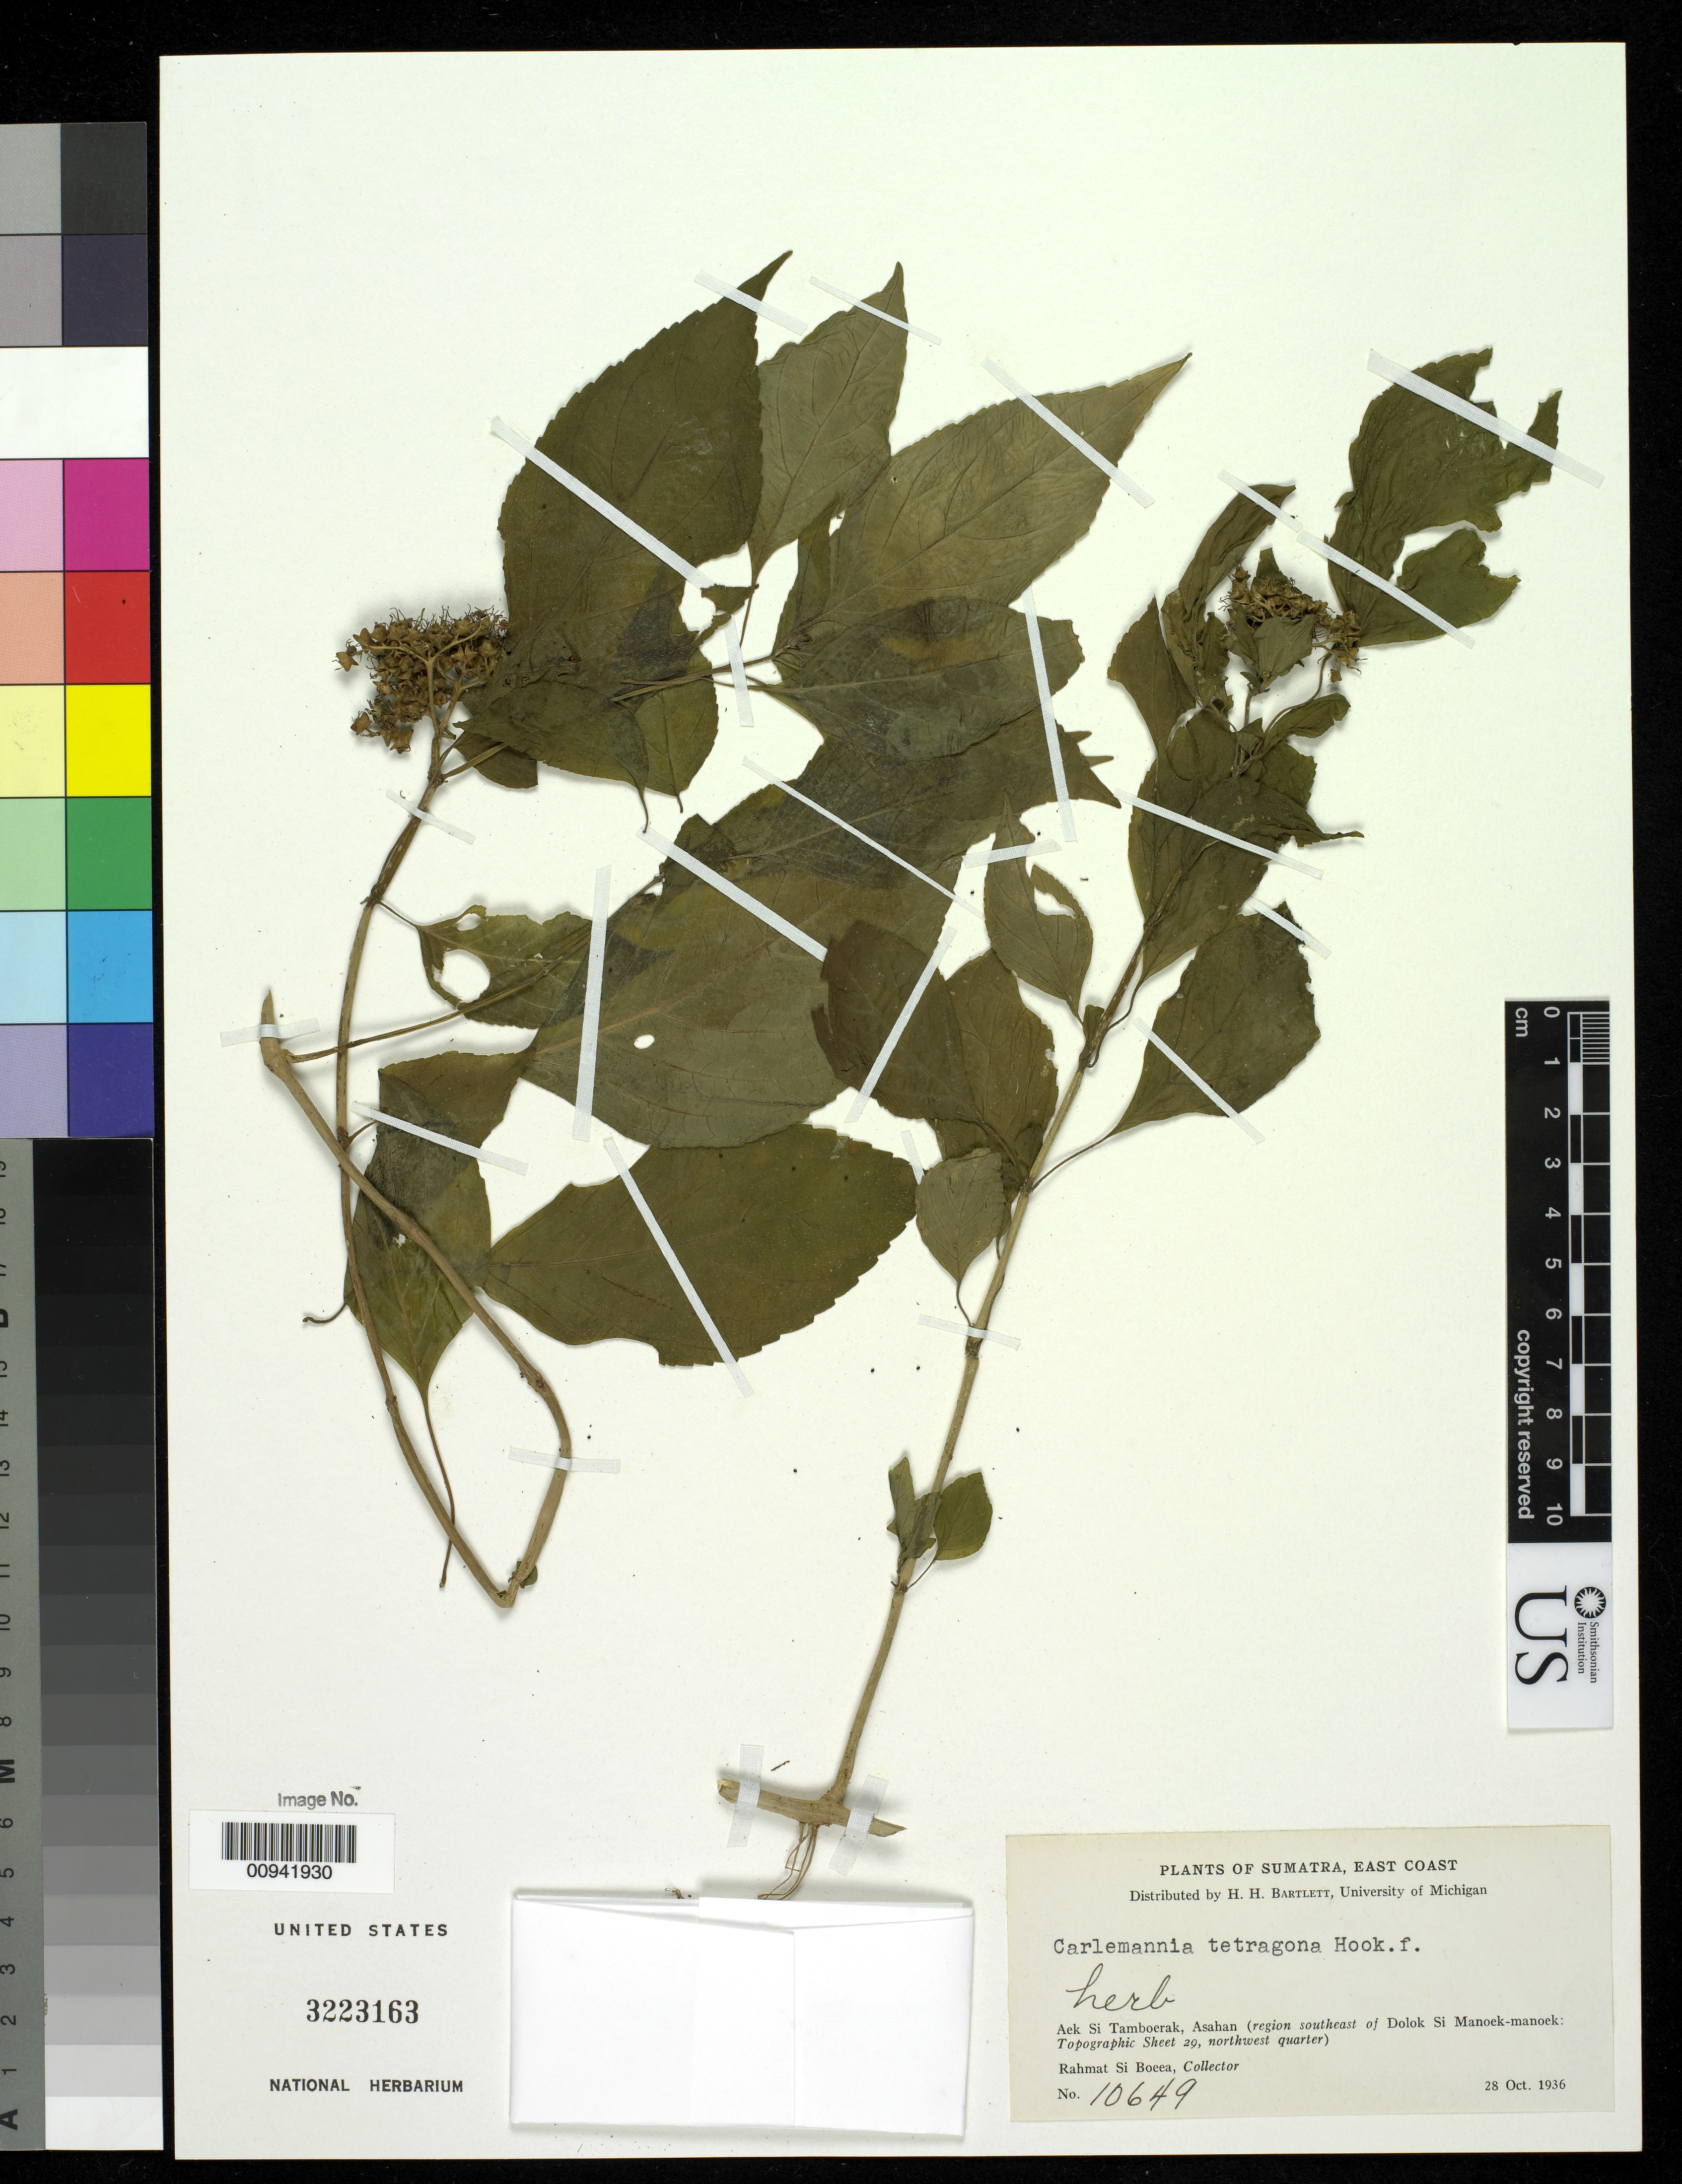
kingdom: Plantae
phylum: Tracheophyta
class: Magnoliopsida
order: Lamiales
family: Carlemanniaceae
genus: Carlemannia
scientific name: Carlemannia tetragona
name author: Hook. f.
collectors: Rahmat Si Boeea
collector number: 10649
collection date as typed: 28 Oct 1936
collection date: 1936-10-28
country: Indonesia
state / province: Sumatra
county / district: Aceh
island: Sumatra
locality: Aek Si Tamboerak, Asahan [region SE of Dolok Si Manoek-Manoek: Topographic Sheet 29, northwest quarter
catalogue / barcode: US 3223163